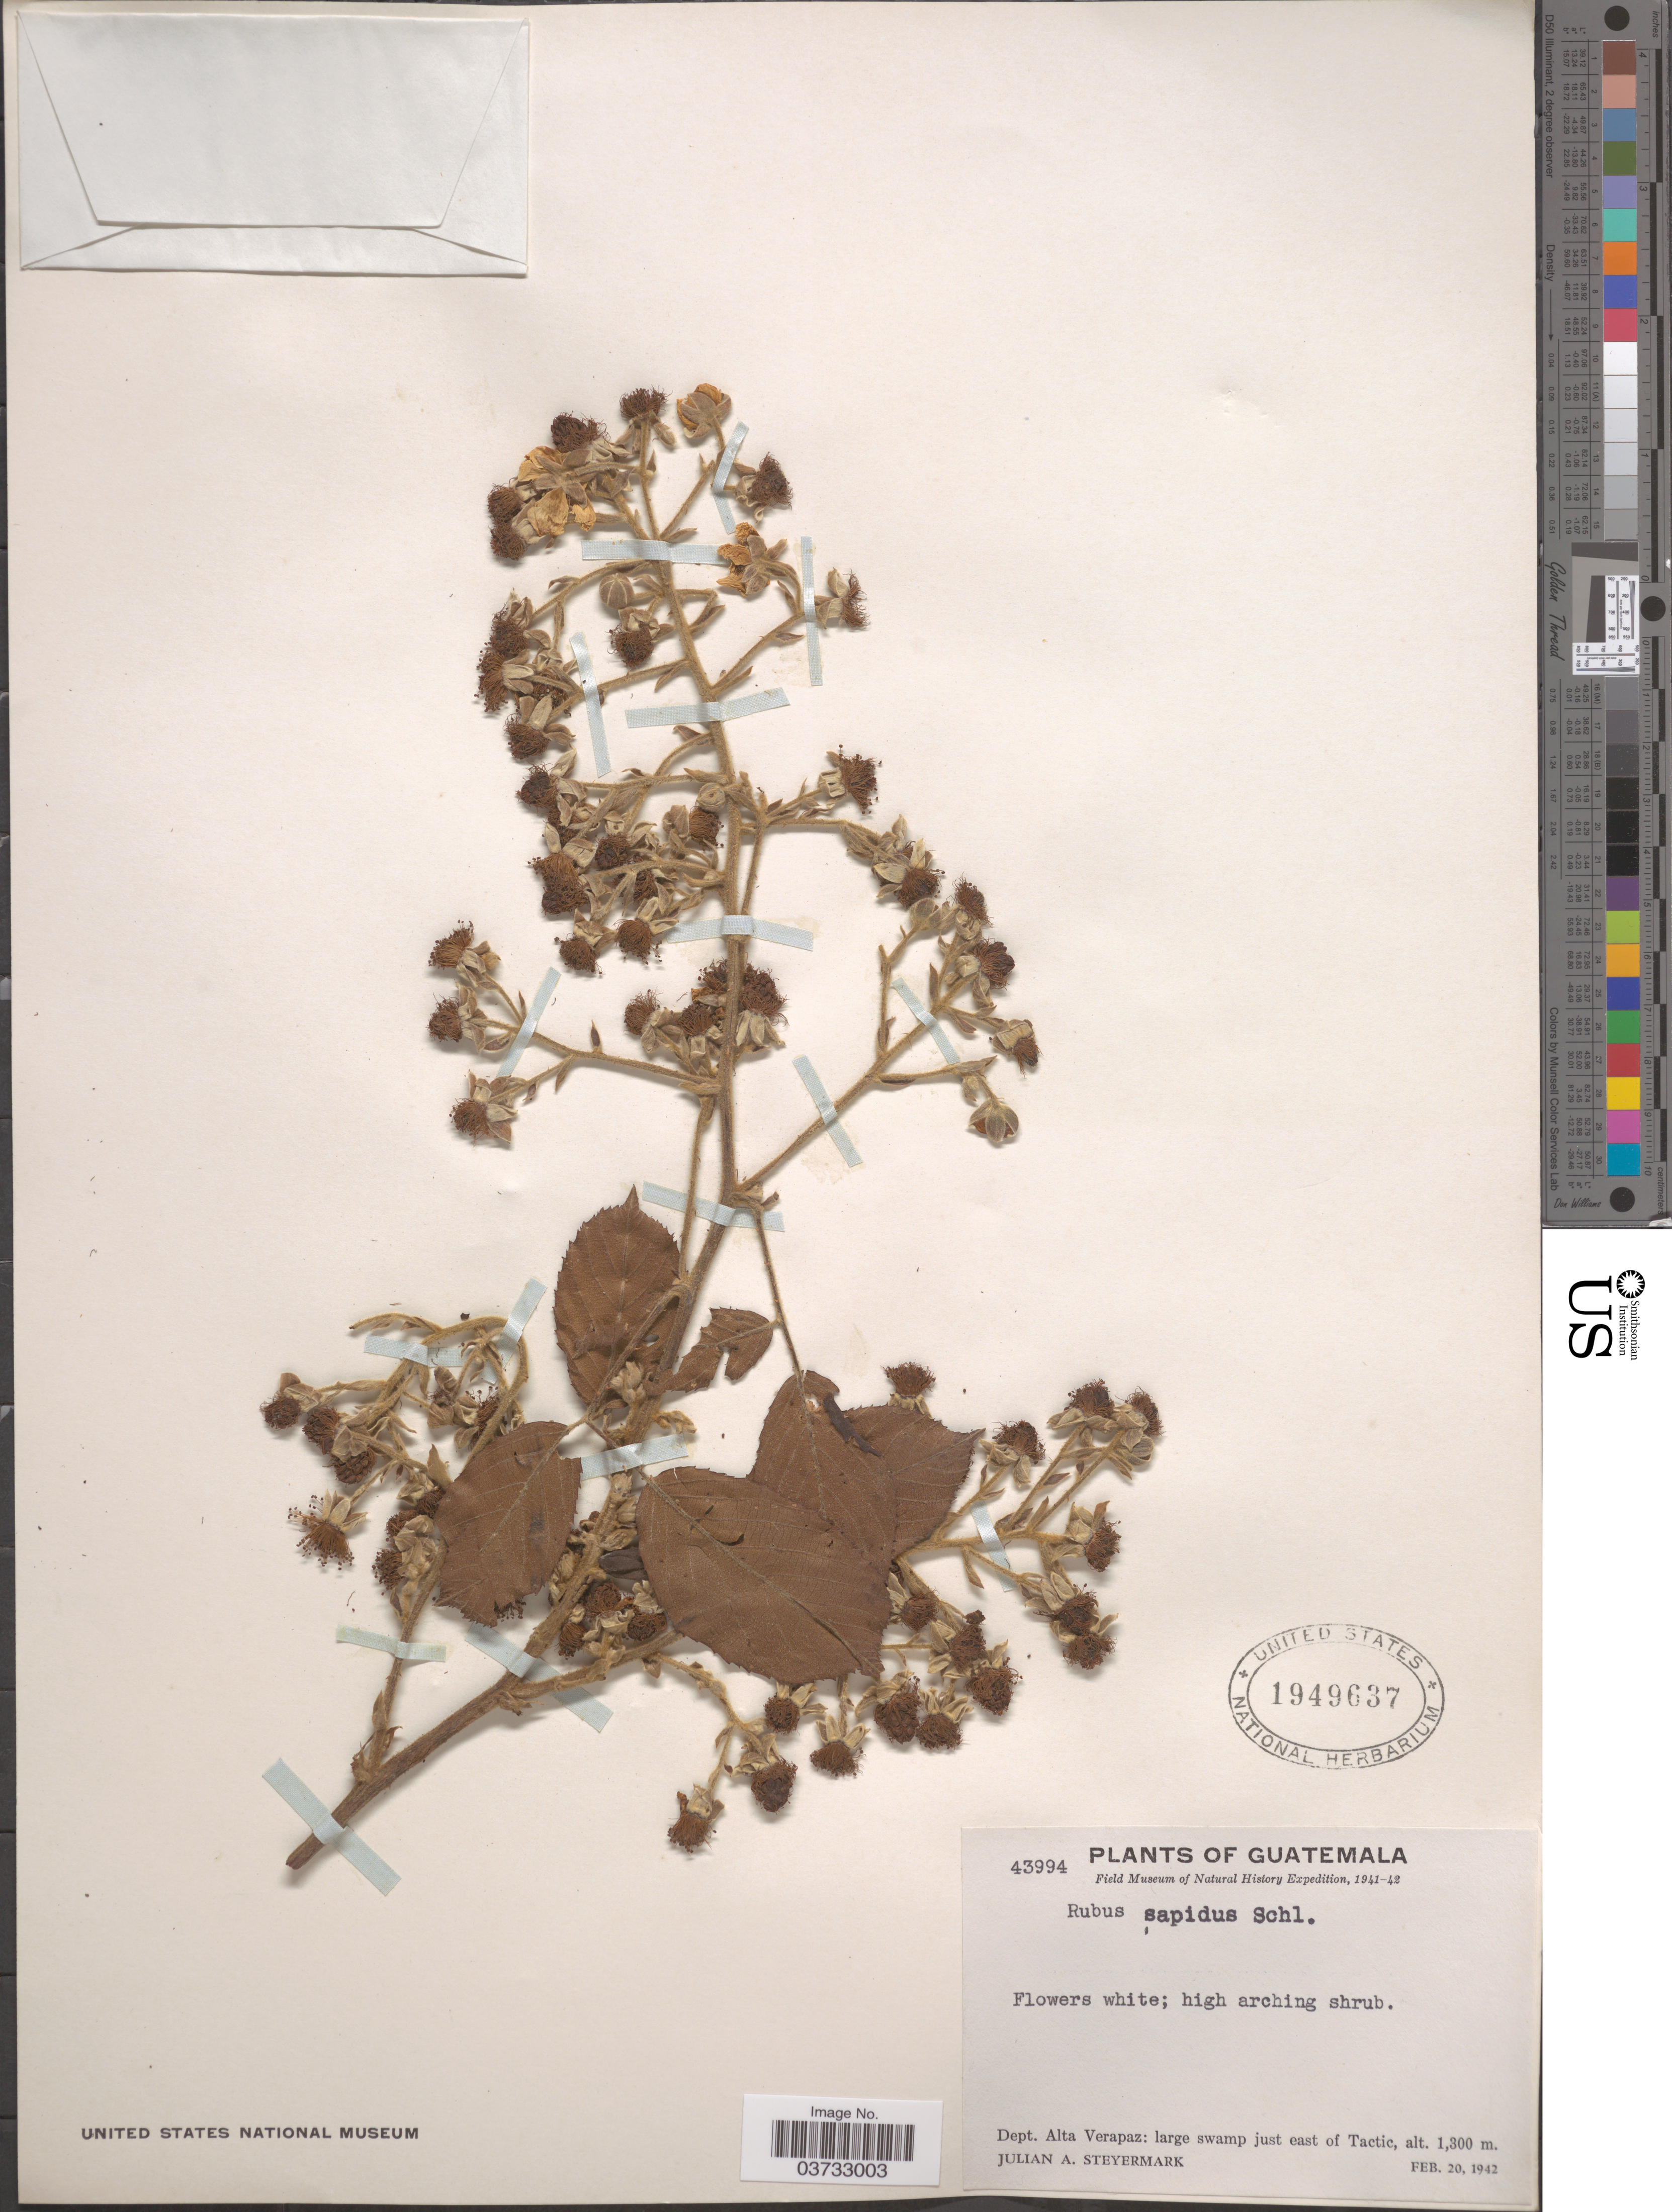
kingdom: Plantae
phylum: Tracheophyta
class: Magnoliopsida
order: Rosales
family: Rosaceae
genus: Rubus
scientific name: Rubus sapidus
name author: Schltdl.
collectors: J. Steyermark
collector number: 43994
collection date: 1942-02-20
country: Guatemala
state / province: Alta Verapaz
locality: Dept. Alta Verapaz: large swamp just east of Tactic.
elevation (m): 1300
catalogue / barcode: US 1949637